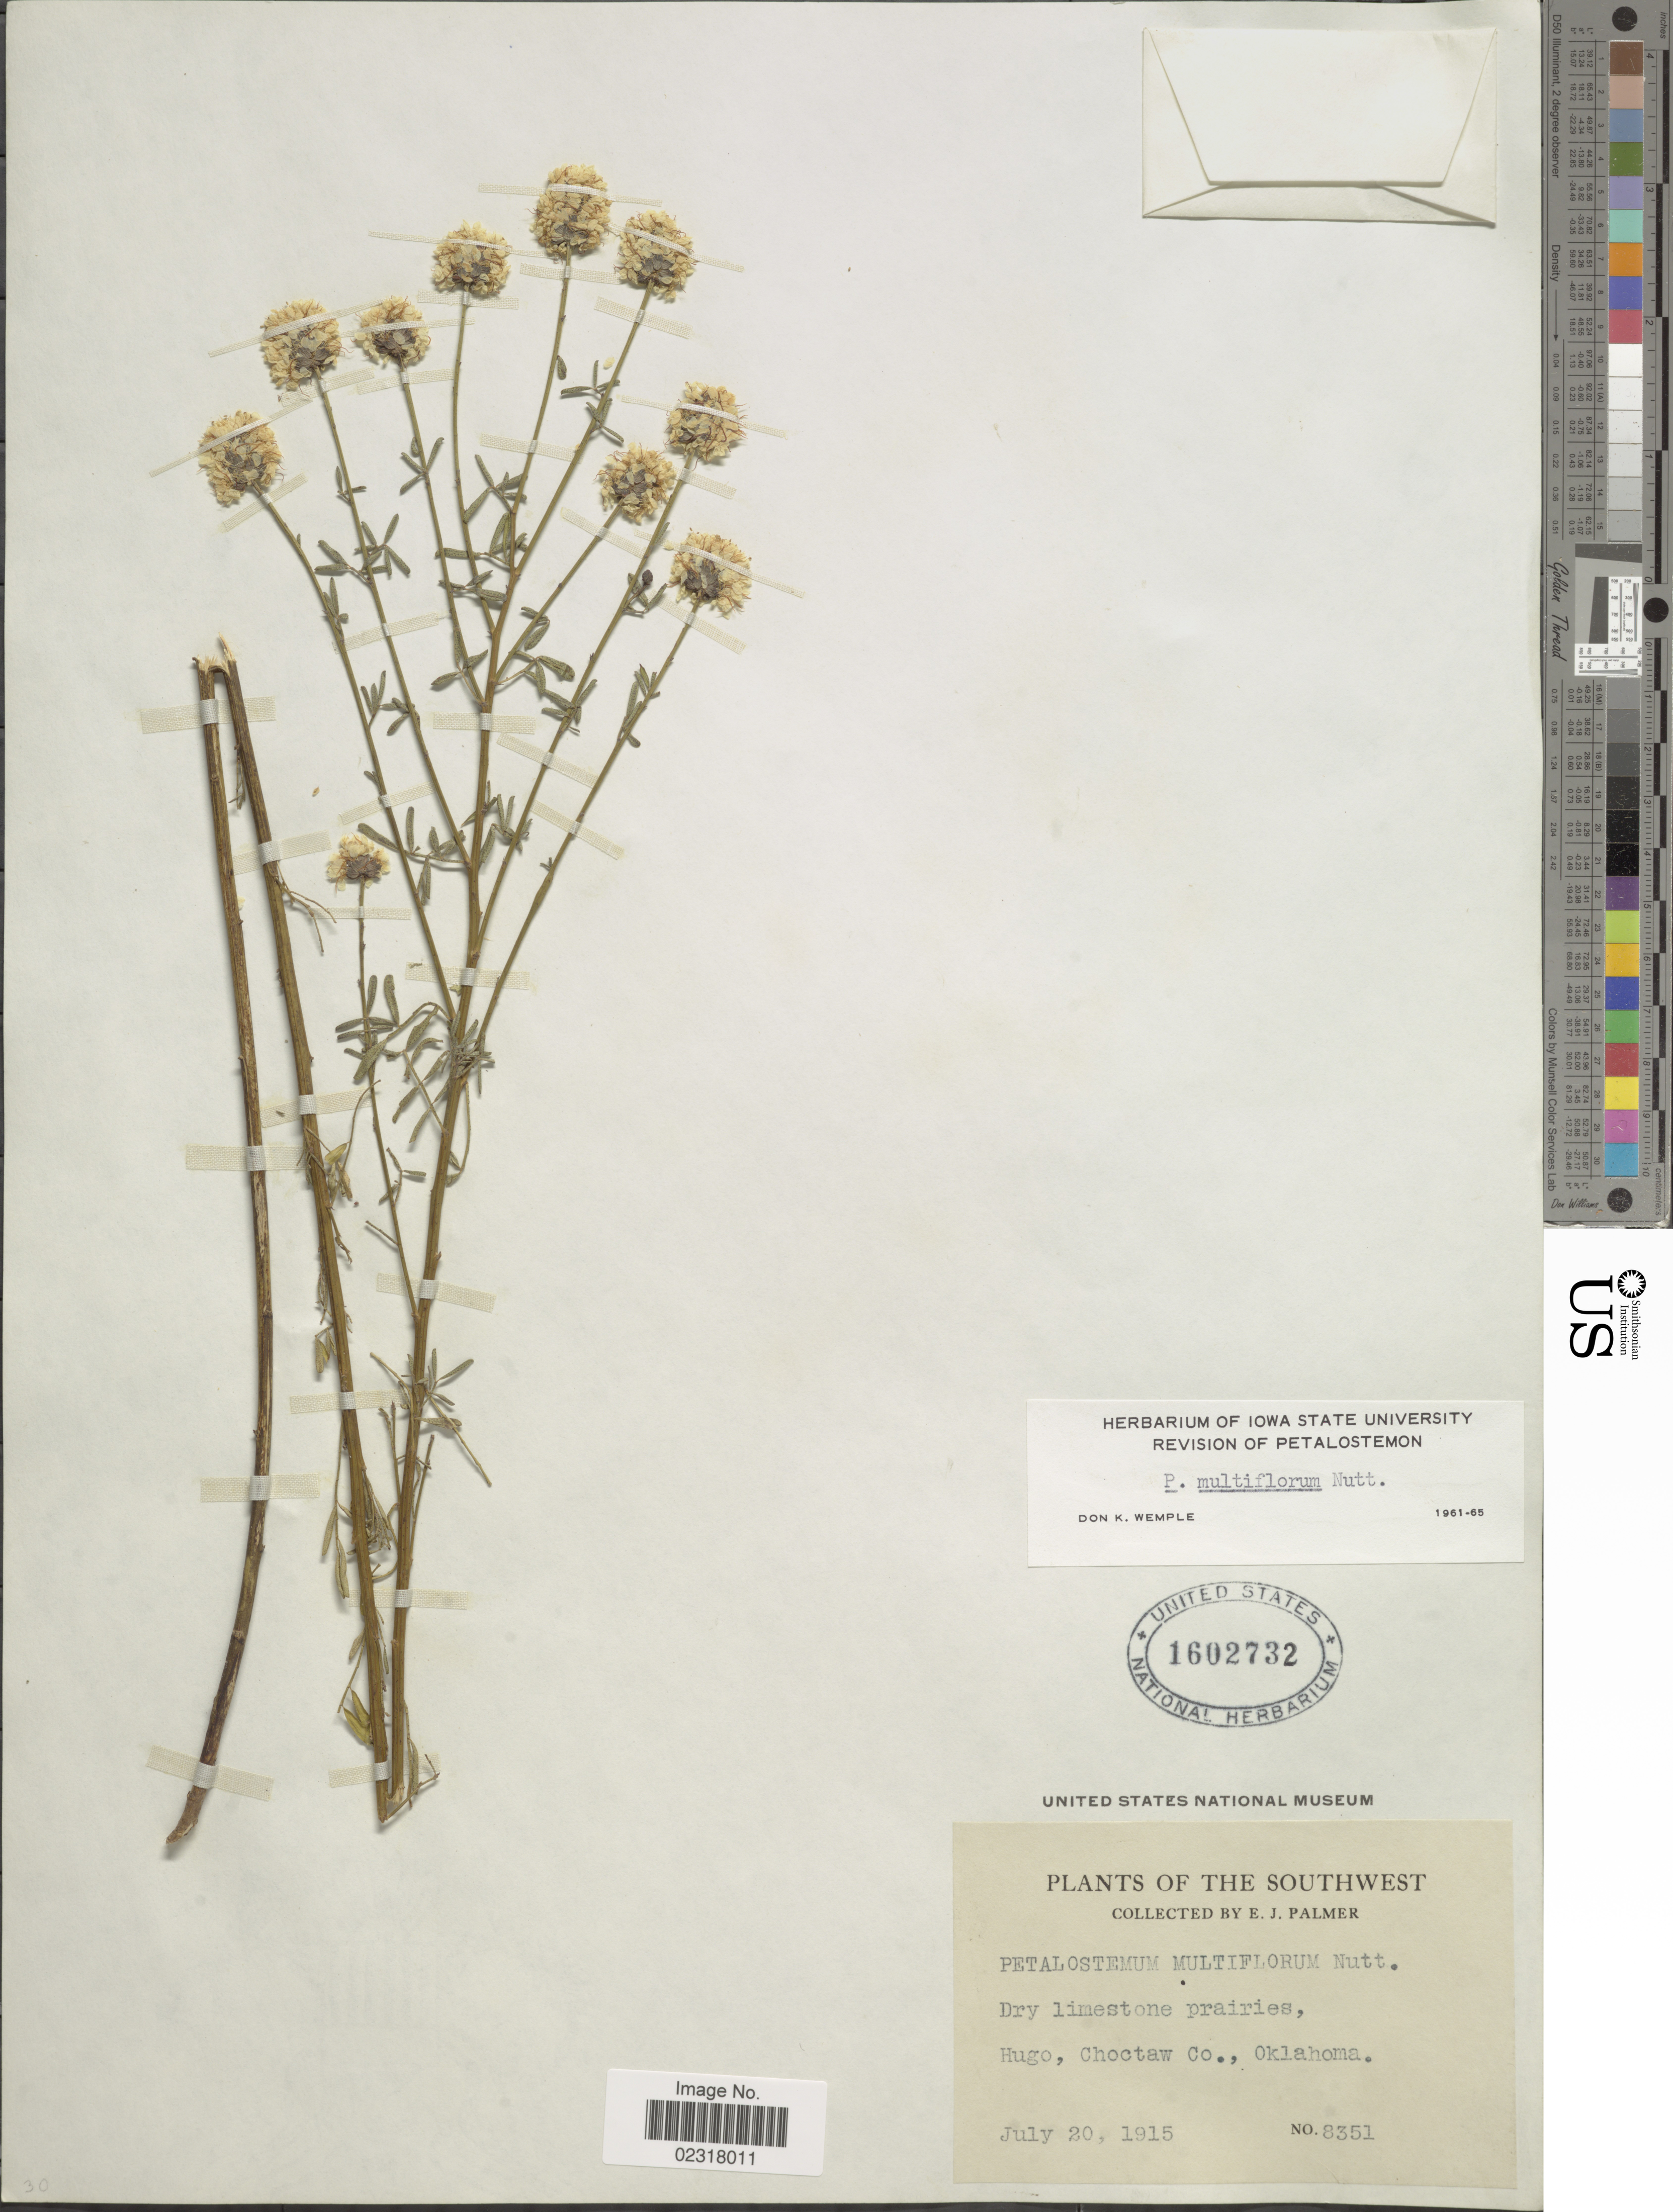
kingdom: Plantae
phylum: Tracheophyta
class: Magnoliopsida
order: Fabales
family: Fabaceae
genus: Dalea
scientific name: Dalea multiflora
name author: (Nutt.) Shinners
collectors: E. J. Palmer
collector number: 8351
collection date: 1915-07-20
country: United States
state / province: Oklahoma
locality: Southwest, Hugo, Choctaw Co.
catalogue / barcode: US 1602732